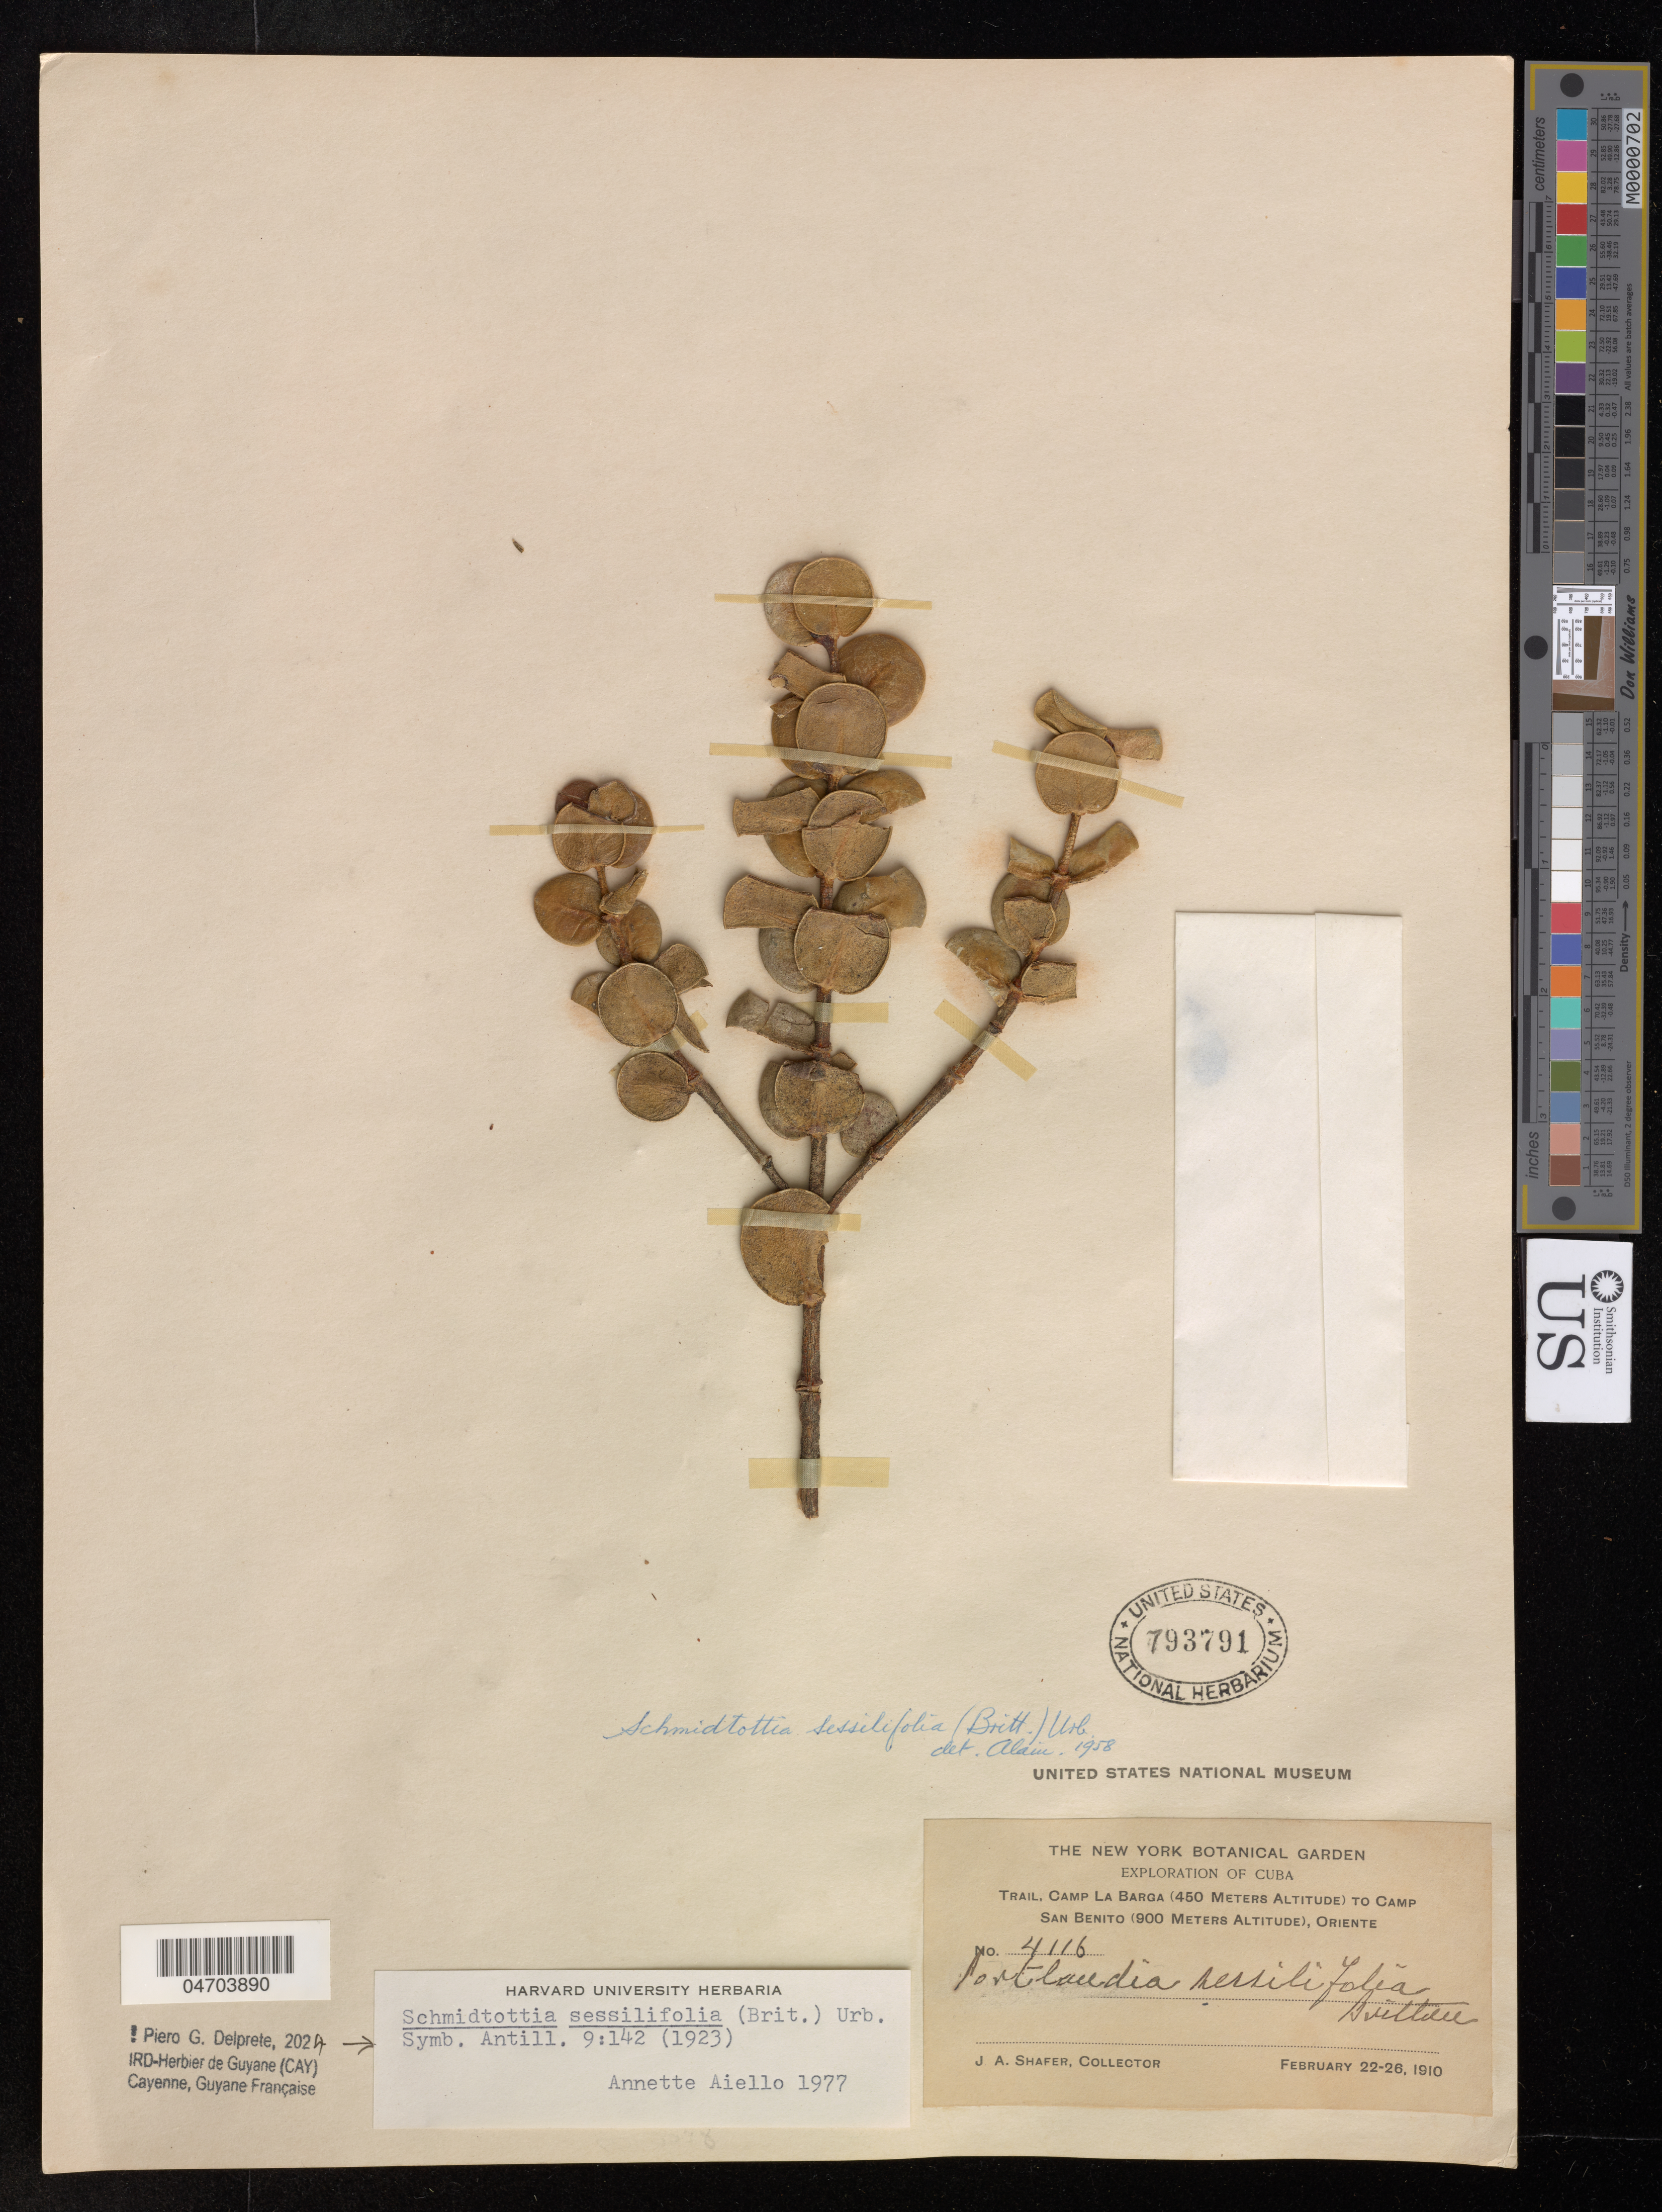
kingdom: Plantae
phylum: Tracheophyta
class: Magnoliopsida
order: Gentianales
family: Rubiaceae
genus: Schmidtottia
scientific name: Schmidtottia sessilifolia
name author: (Britton) Urb.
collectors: J. A. Shafer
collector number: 4116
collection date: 1910-02-22/1910-02-26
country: Cuba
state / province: Oriente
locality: Trail. Camp la Barga to Camp San Benito.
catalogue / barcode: US 793791